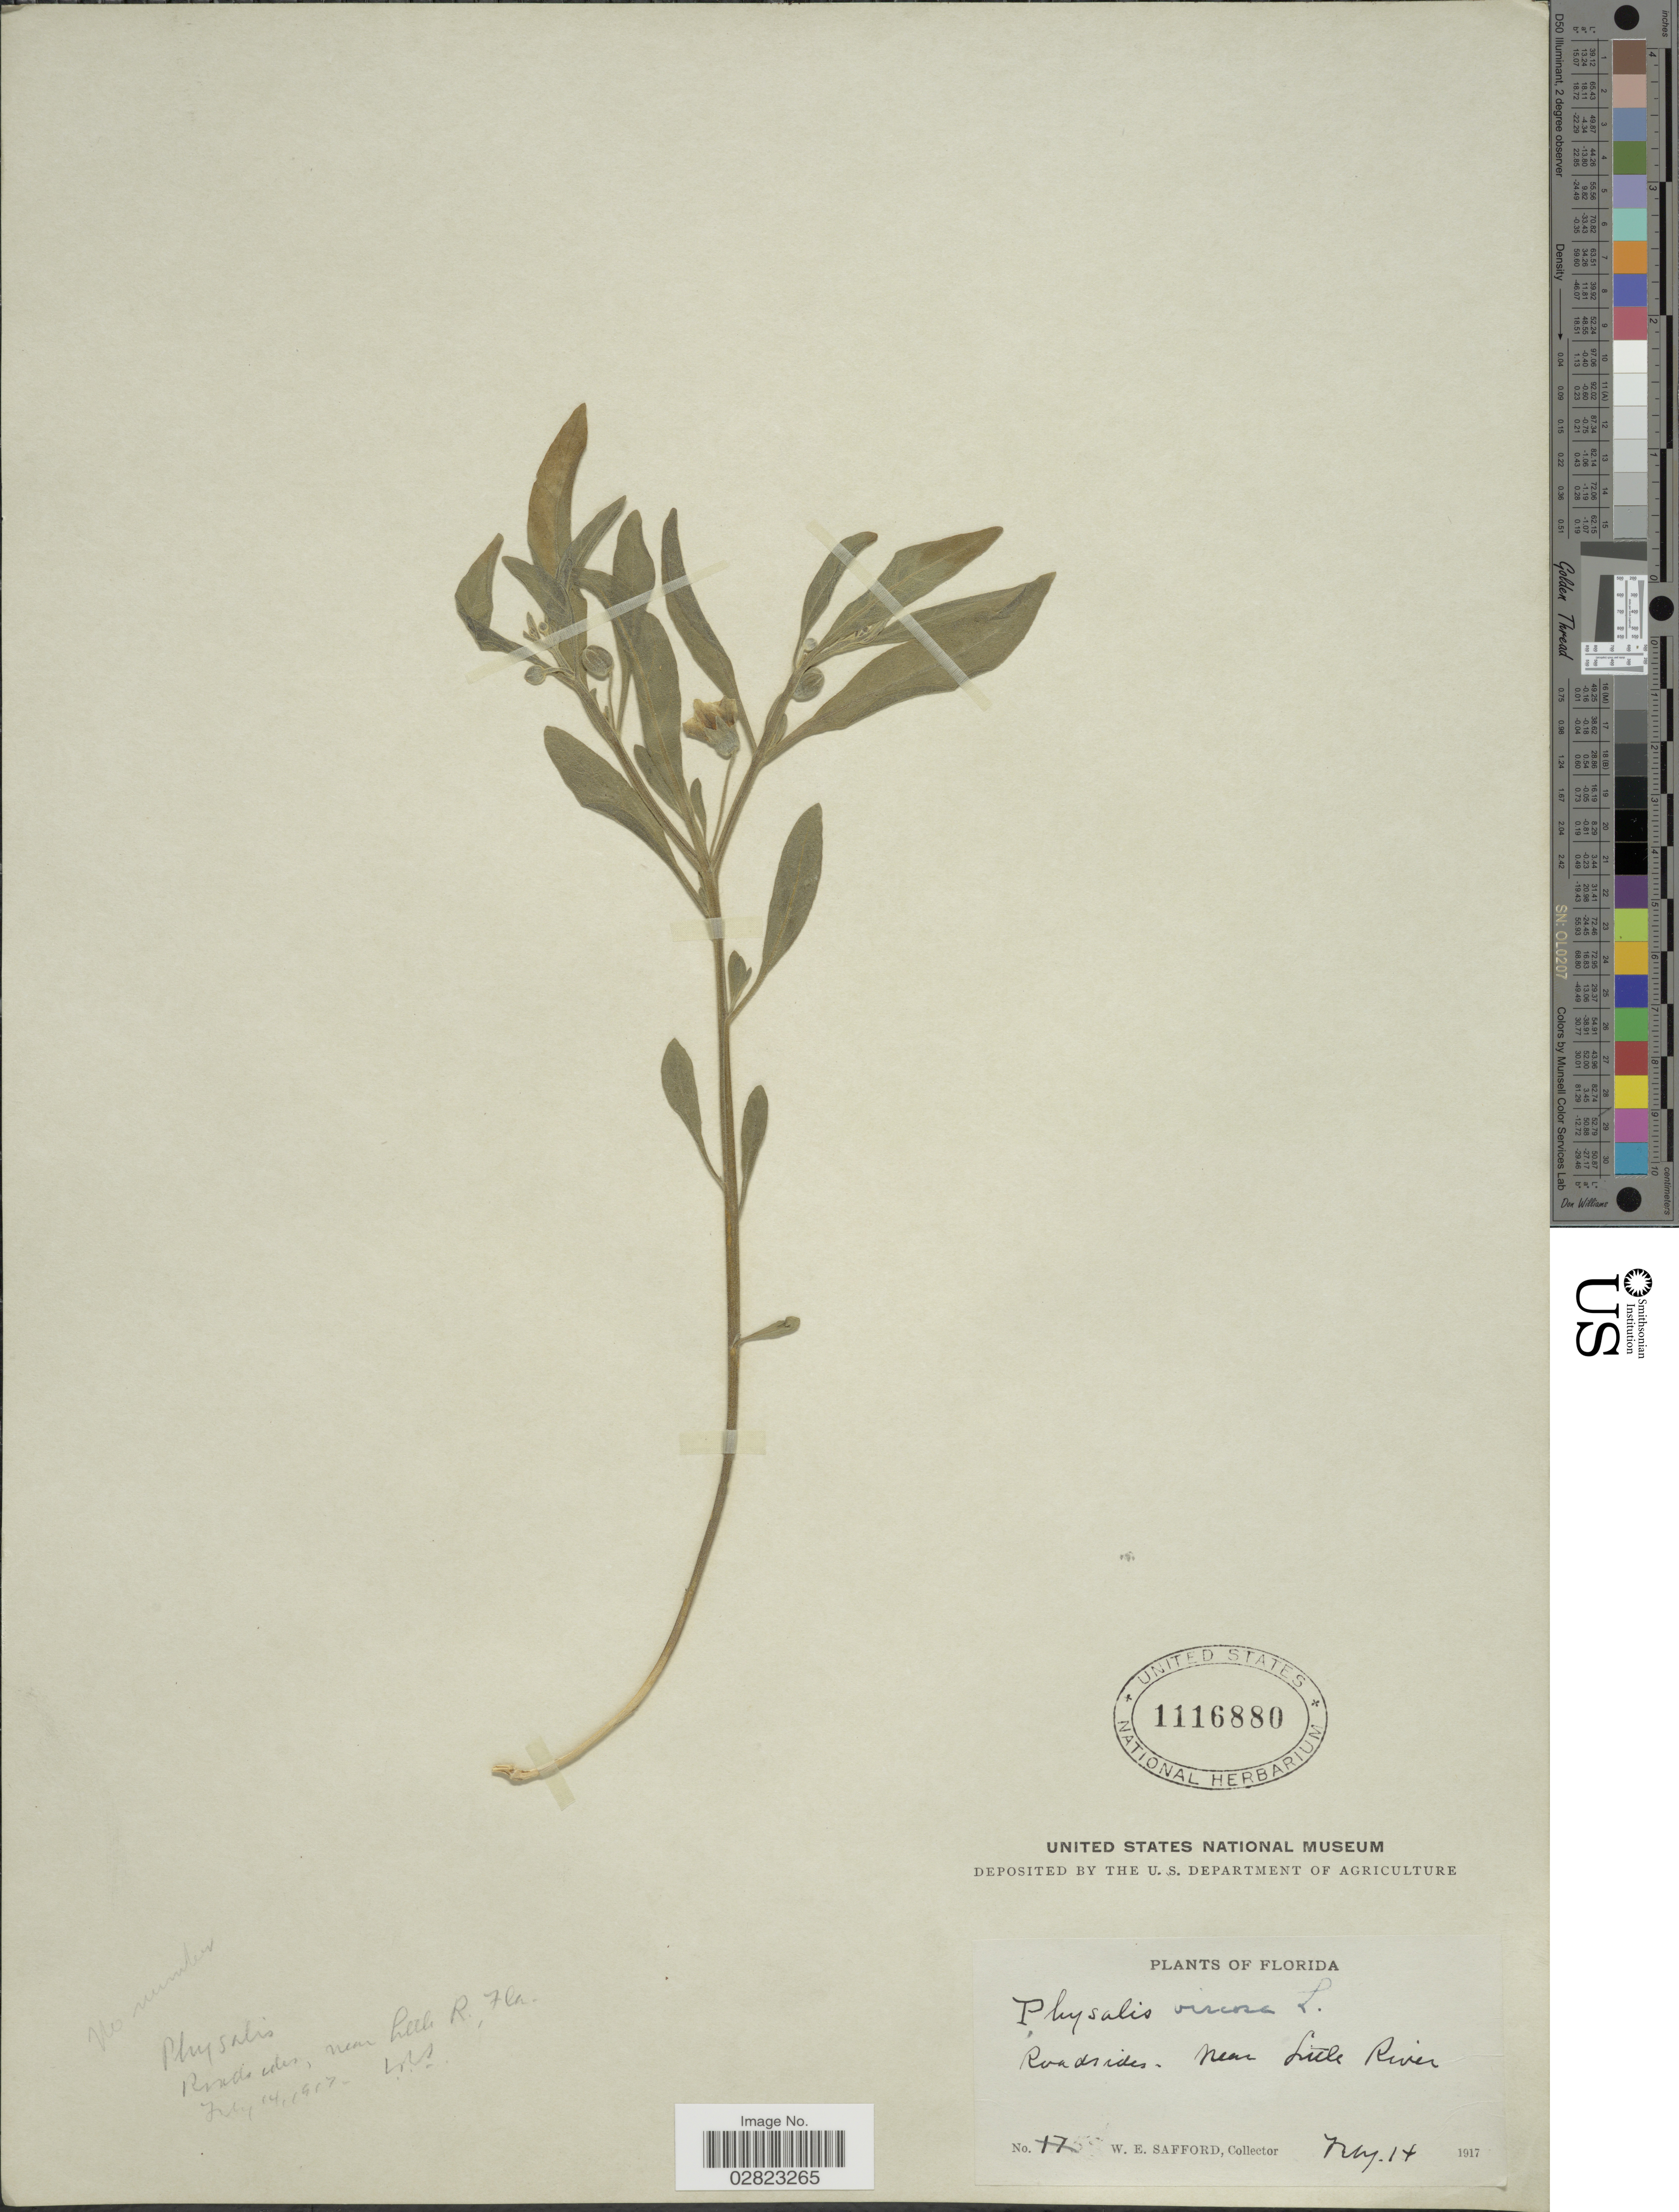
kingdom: Plantae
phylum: Tracheophyta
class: Magnoliopsida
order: Solanales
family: Solanaceae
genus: Physalis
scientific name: Physalis elliottii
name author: Kunze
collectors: W. E. Safford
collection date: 1917-05-14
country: United States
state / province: Florida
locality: Roadsides, near Little River.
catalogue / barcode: US 1116880